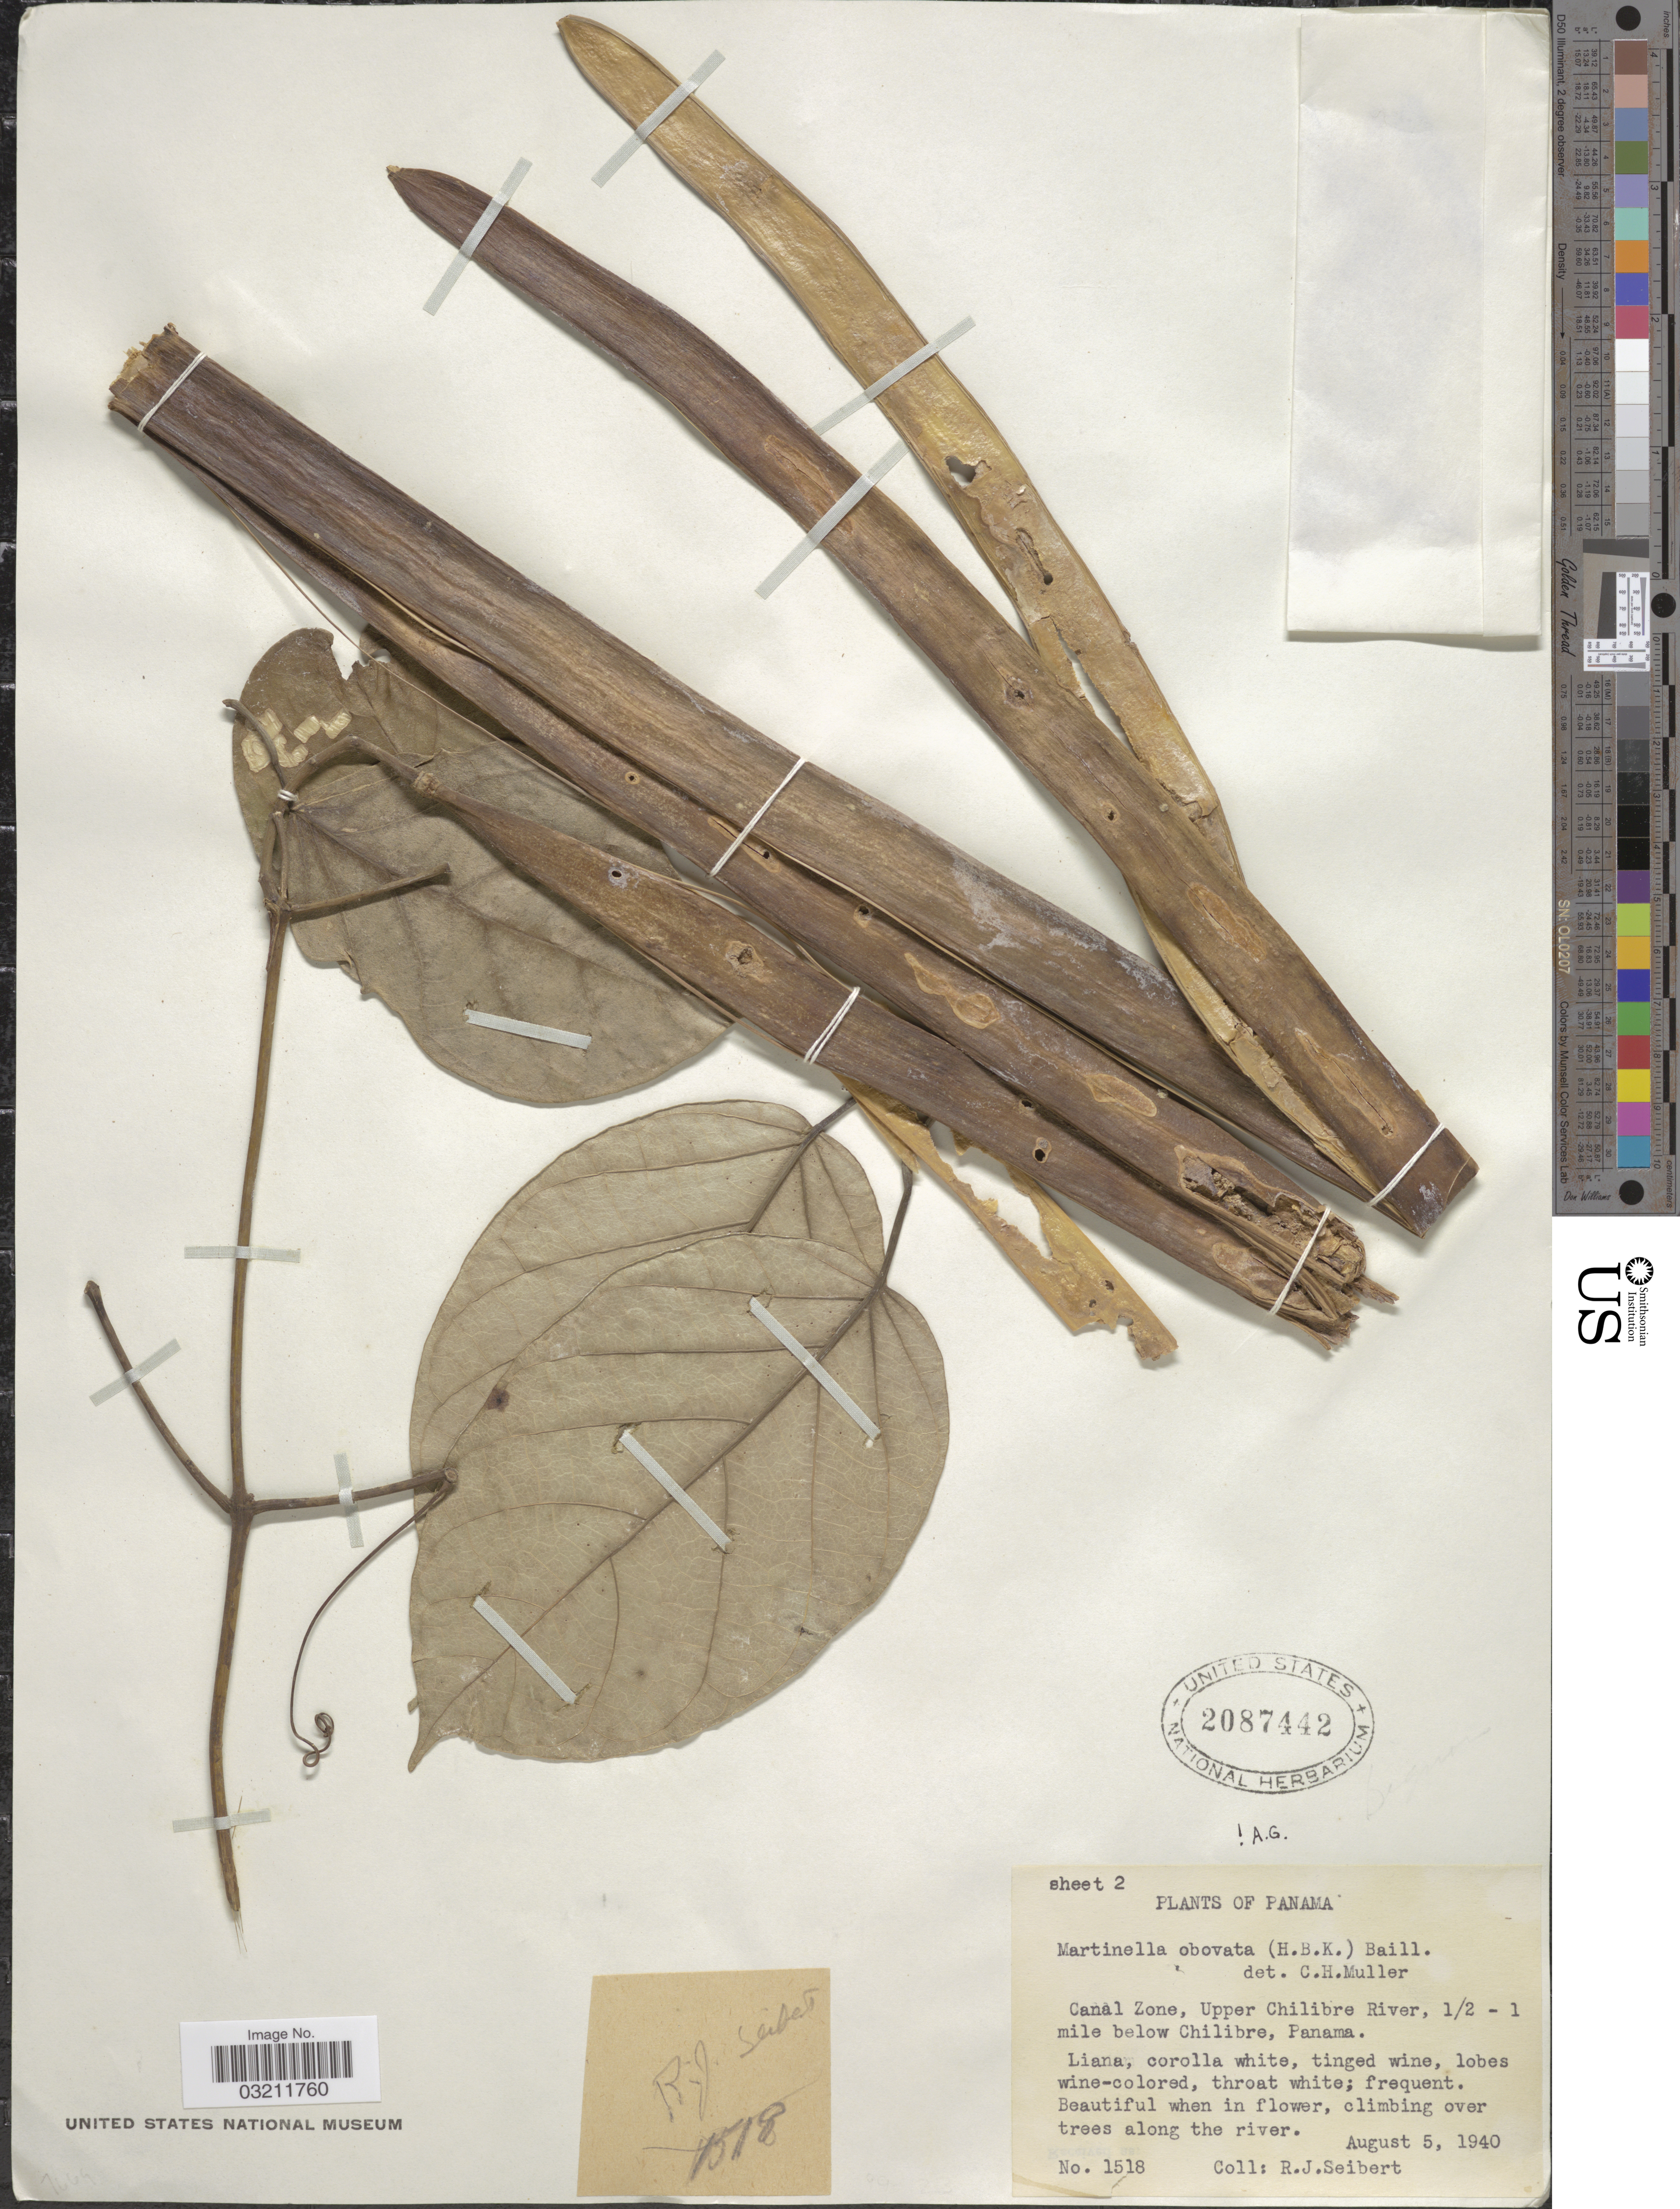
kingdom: Plantae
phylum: Tracheophyta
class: Magnoliopsida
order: Lamiales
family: Bignoniaceae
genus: Martinella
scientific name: Martinella obovata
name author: (Kunth) Bureau & K. Schum.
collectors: R. J. Seibert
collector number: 1518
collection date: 1940-08-05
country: Panama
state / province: Colón / Panamá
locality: Canal Zone. Upper Chilibre River. 1/2 - 1 mile below Chilibre.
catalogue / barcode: US 2087442